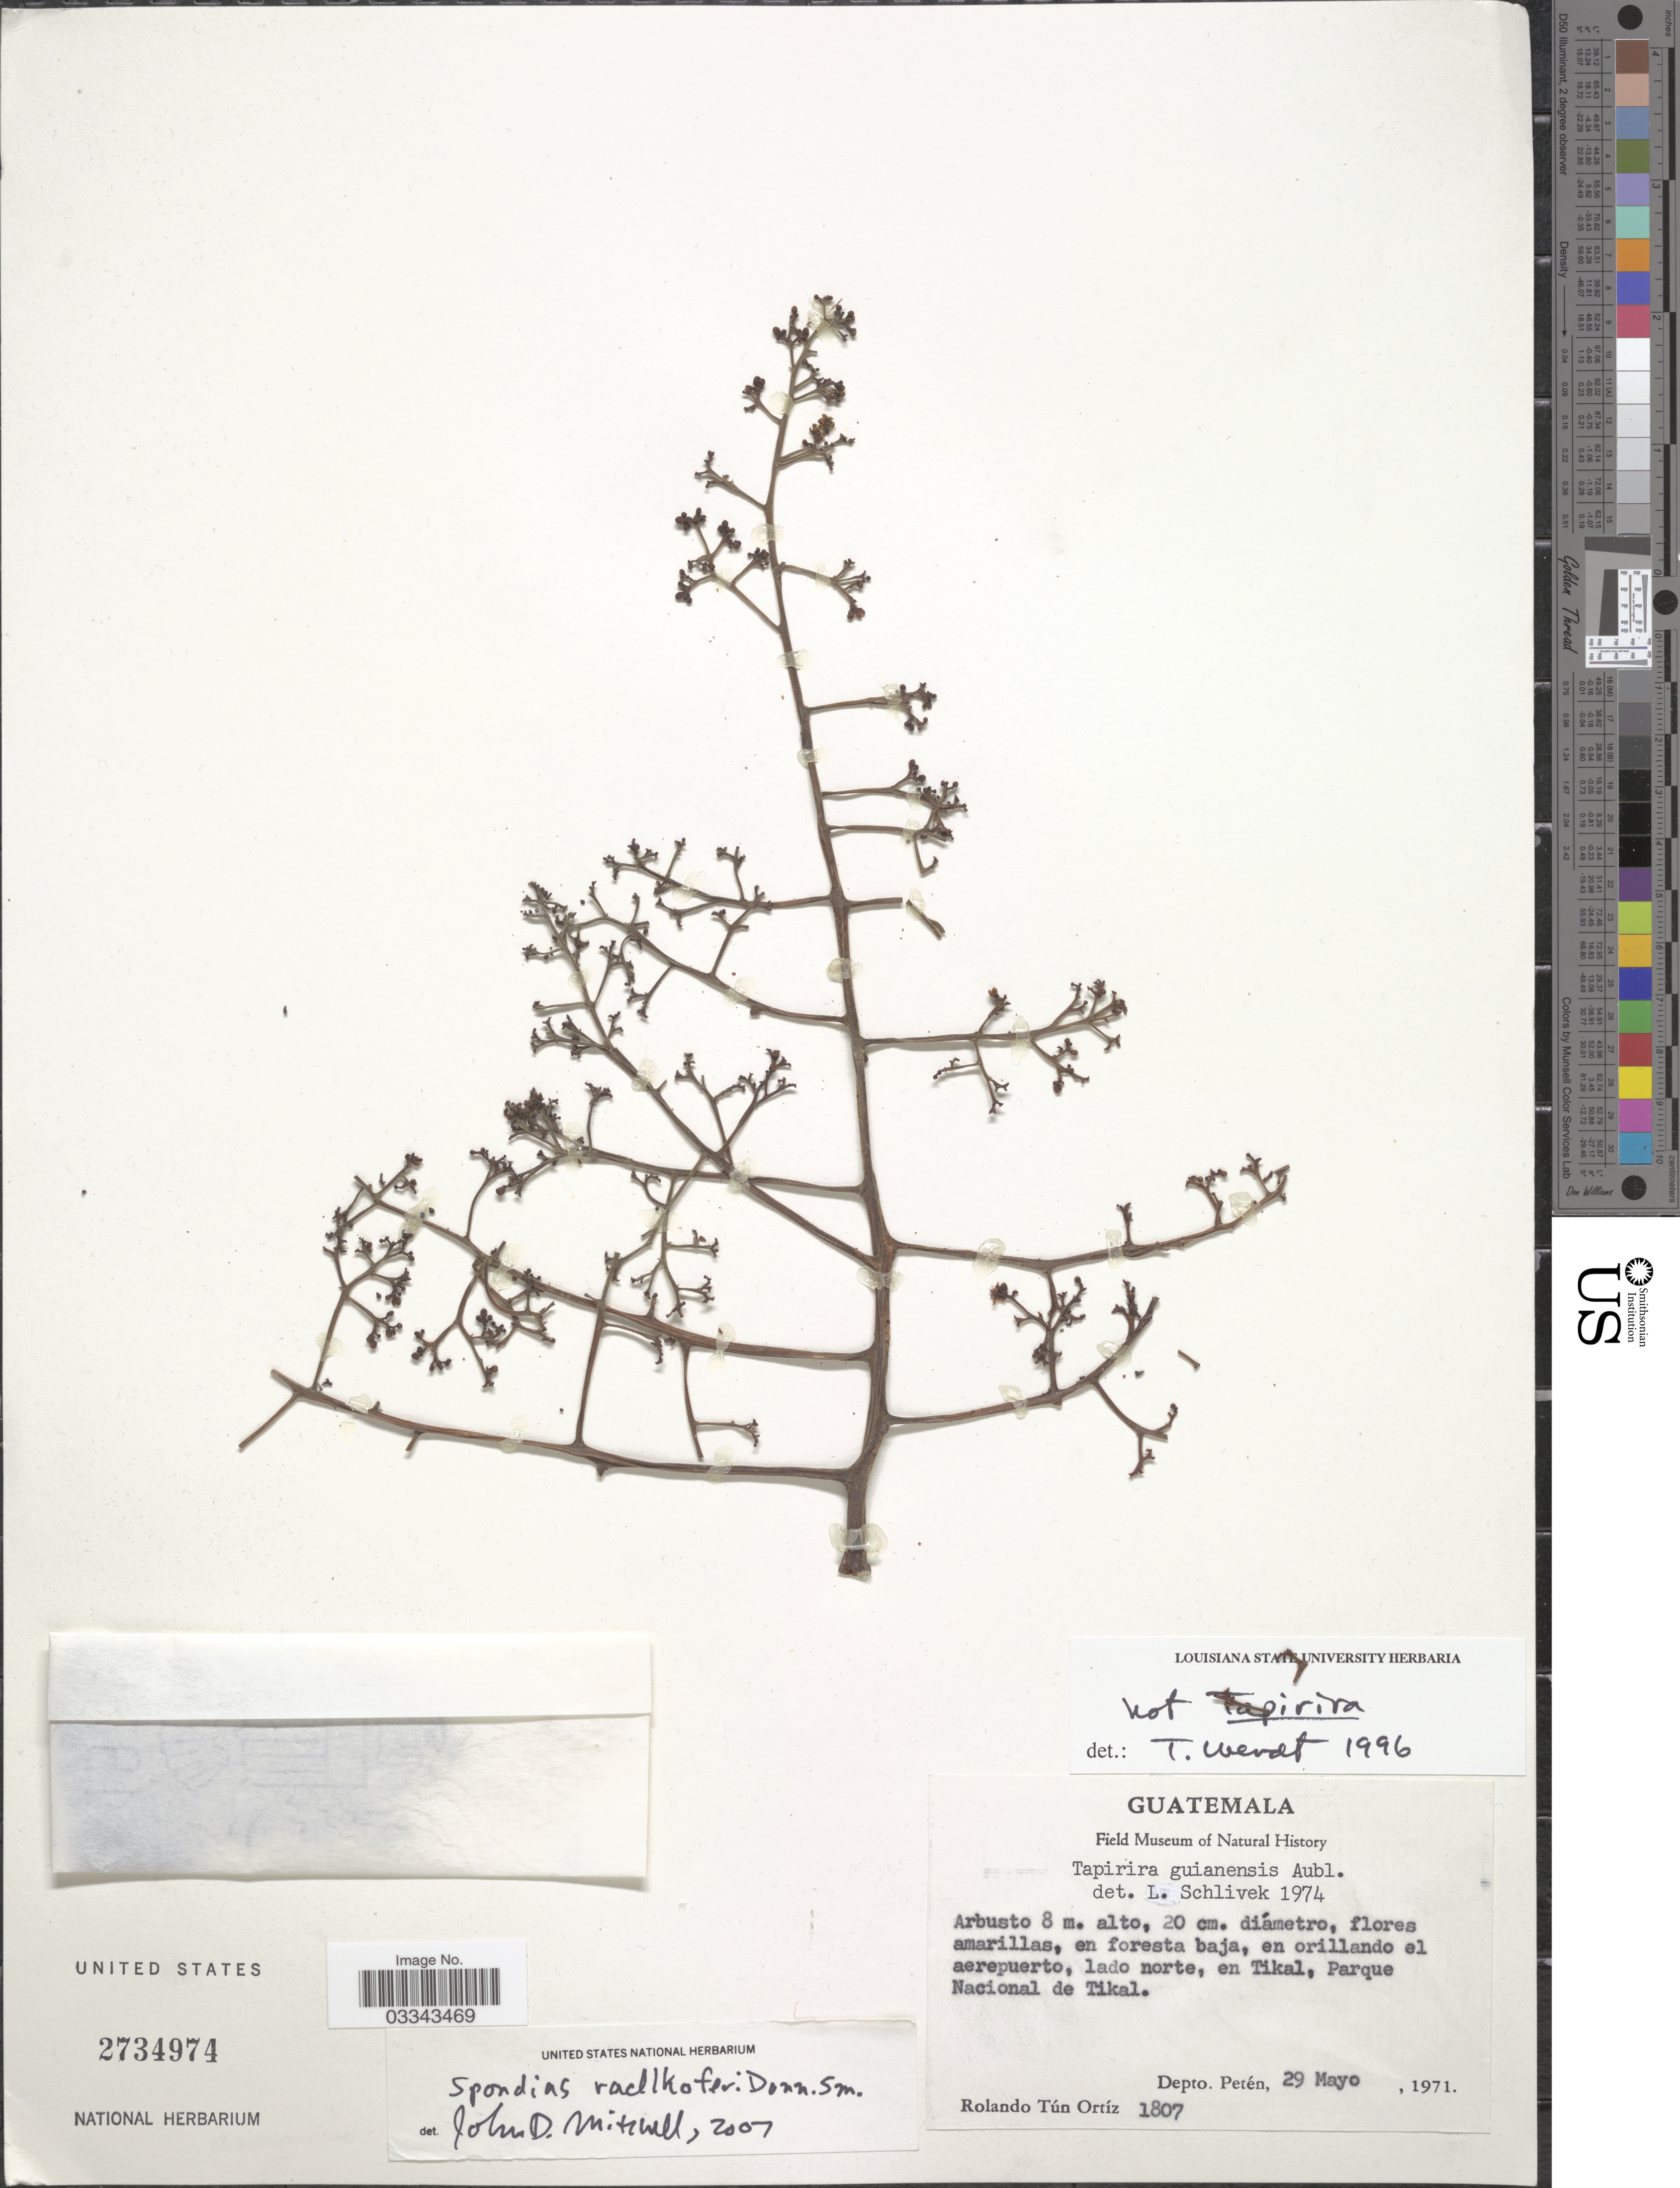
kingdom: Plantae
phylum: Tracheophyta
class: Magnoliopsida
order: Sapindales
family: Anacardiaceae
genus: Spondias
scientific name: Spondias radlkoferi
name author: Donn. Sm.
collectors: R. Tún Ortíz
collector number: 1807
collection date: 1971-05-29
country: Guatemala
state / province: El Petén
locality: Lado norte, en Tikal, Parque Nacional de Tikal, Depto. Petén.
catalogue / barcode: US 2734974